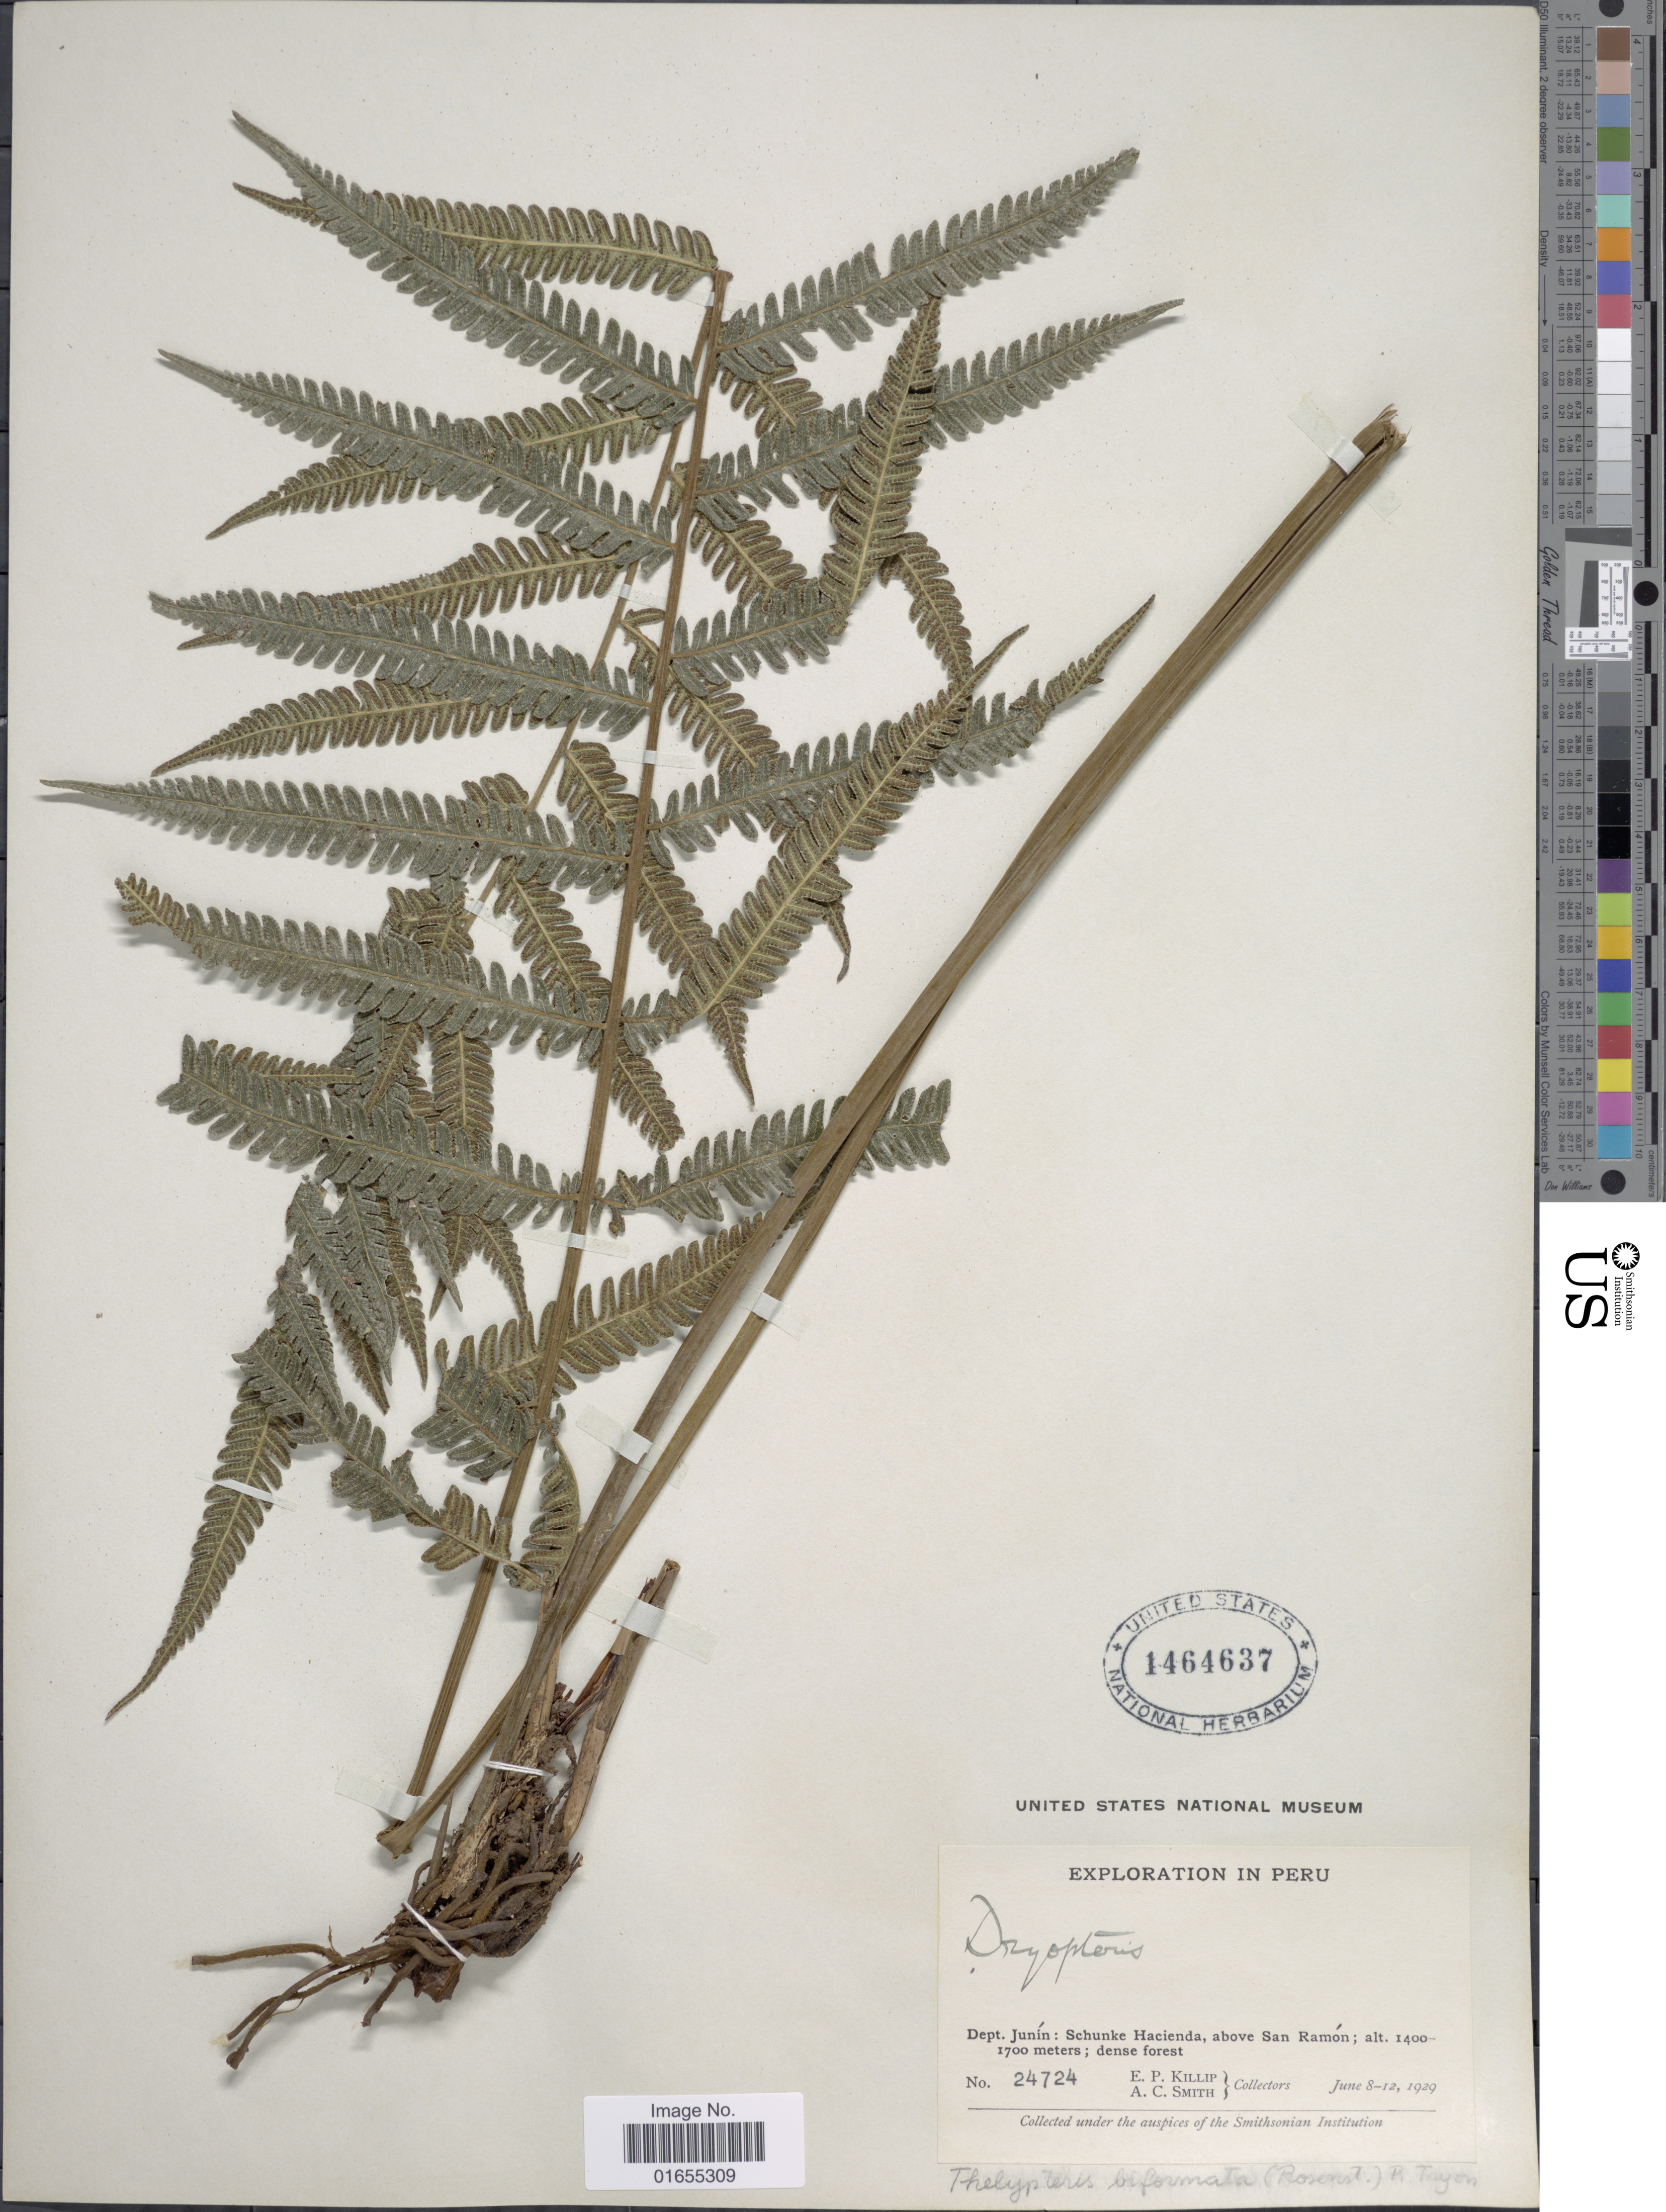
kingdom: Plantae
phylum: Tracheophyta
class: Polypodiopsida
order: Polypodiales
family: Thelypteridaceae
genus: Goniopteris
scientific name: Goniopteris biformata (Rosenst.) comb. nov., ined 2015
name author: (Rosenst.)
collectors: E. P. Killip & A. C. Smith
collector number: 24724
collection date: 1926-06-08/1929-06-12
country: Peru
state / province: Junín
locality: Schunke Hacienda, above San Ramon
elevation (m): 1400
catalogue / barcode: US 1464637